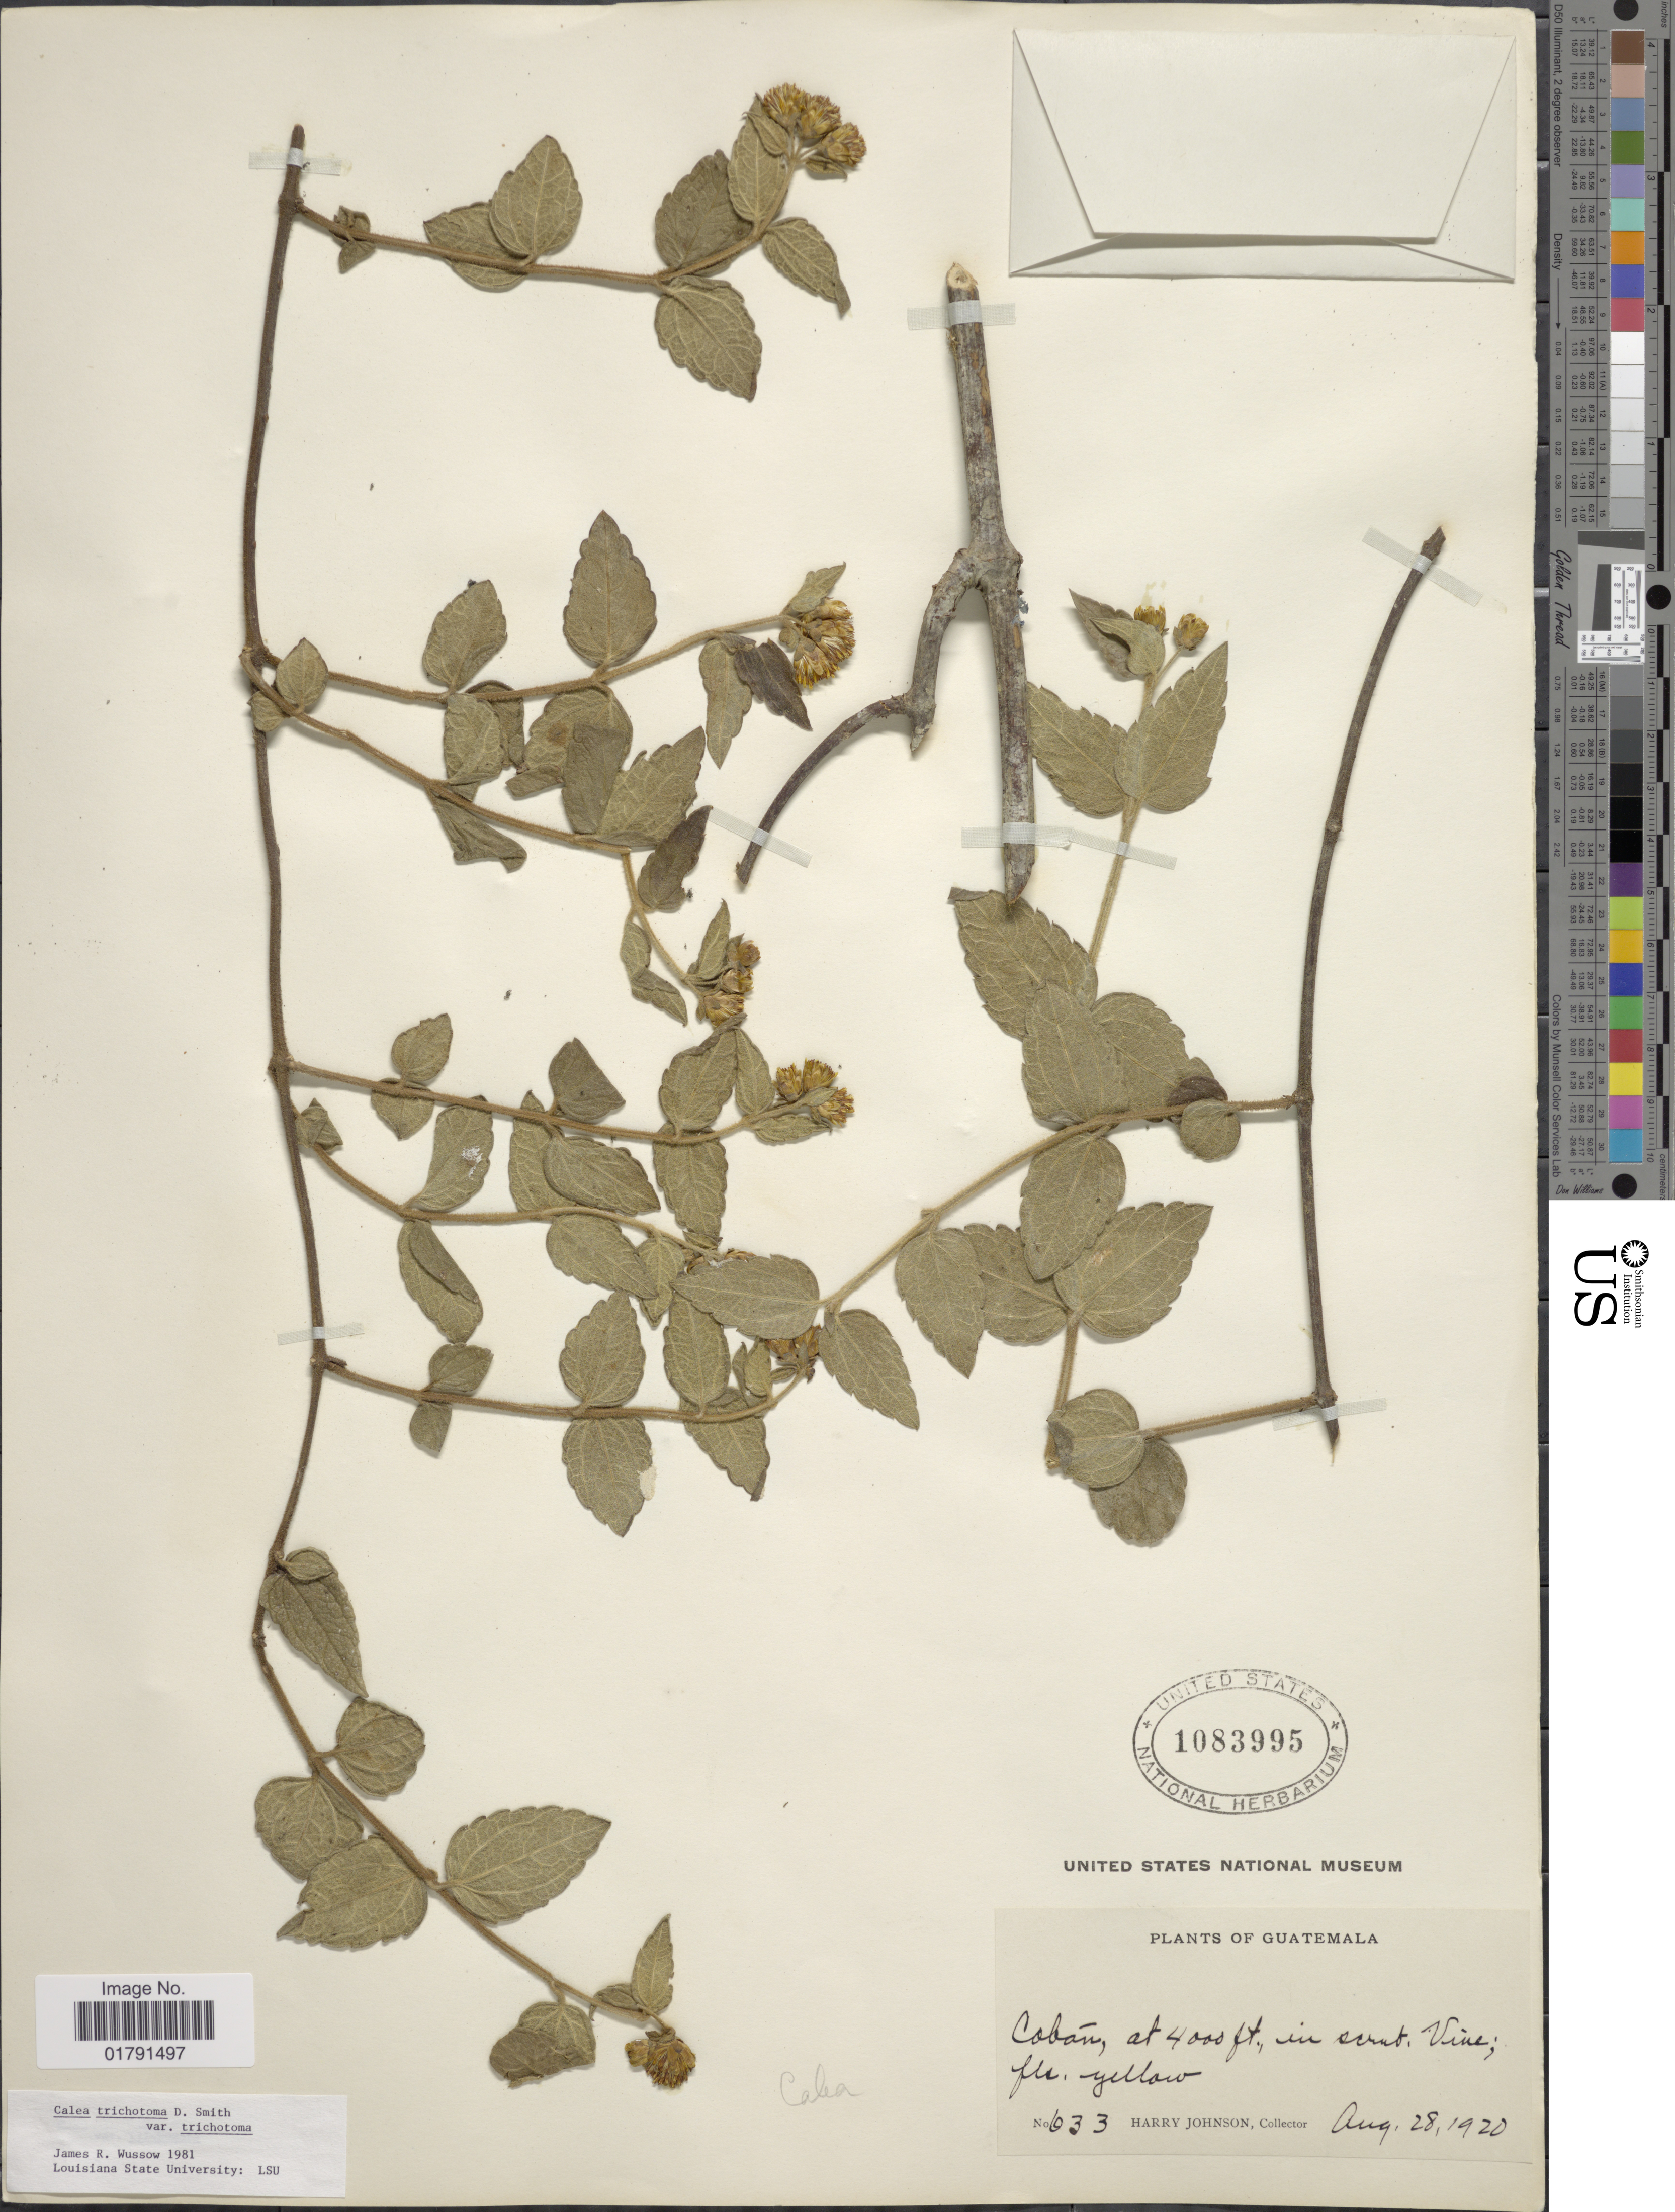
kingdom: Plantae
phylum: Tracheophyta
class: Magnoliopsida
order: Asterales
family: Asteraceae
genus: Calea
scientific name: Calea trichotoma var. trichotoma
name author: Donn. Sm.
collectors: H. Johnson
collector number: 633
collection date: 1920-08-28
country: Guatemala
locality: Coban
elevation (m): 1219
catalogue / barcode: US 1083995